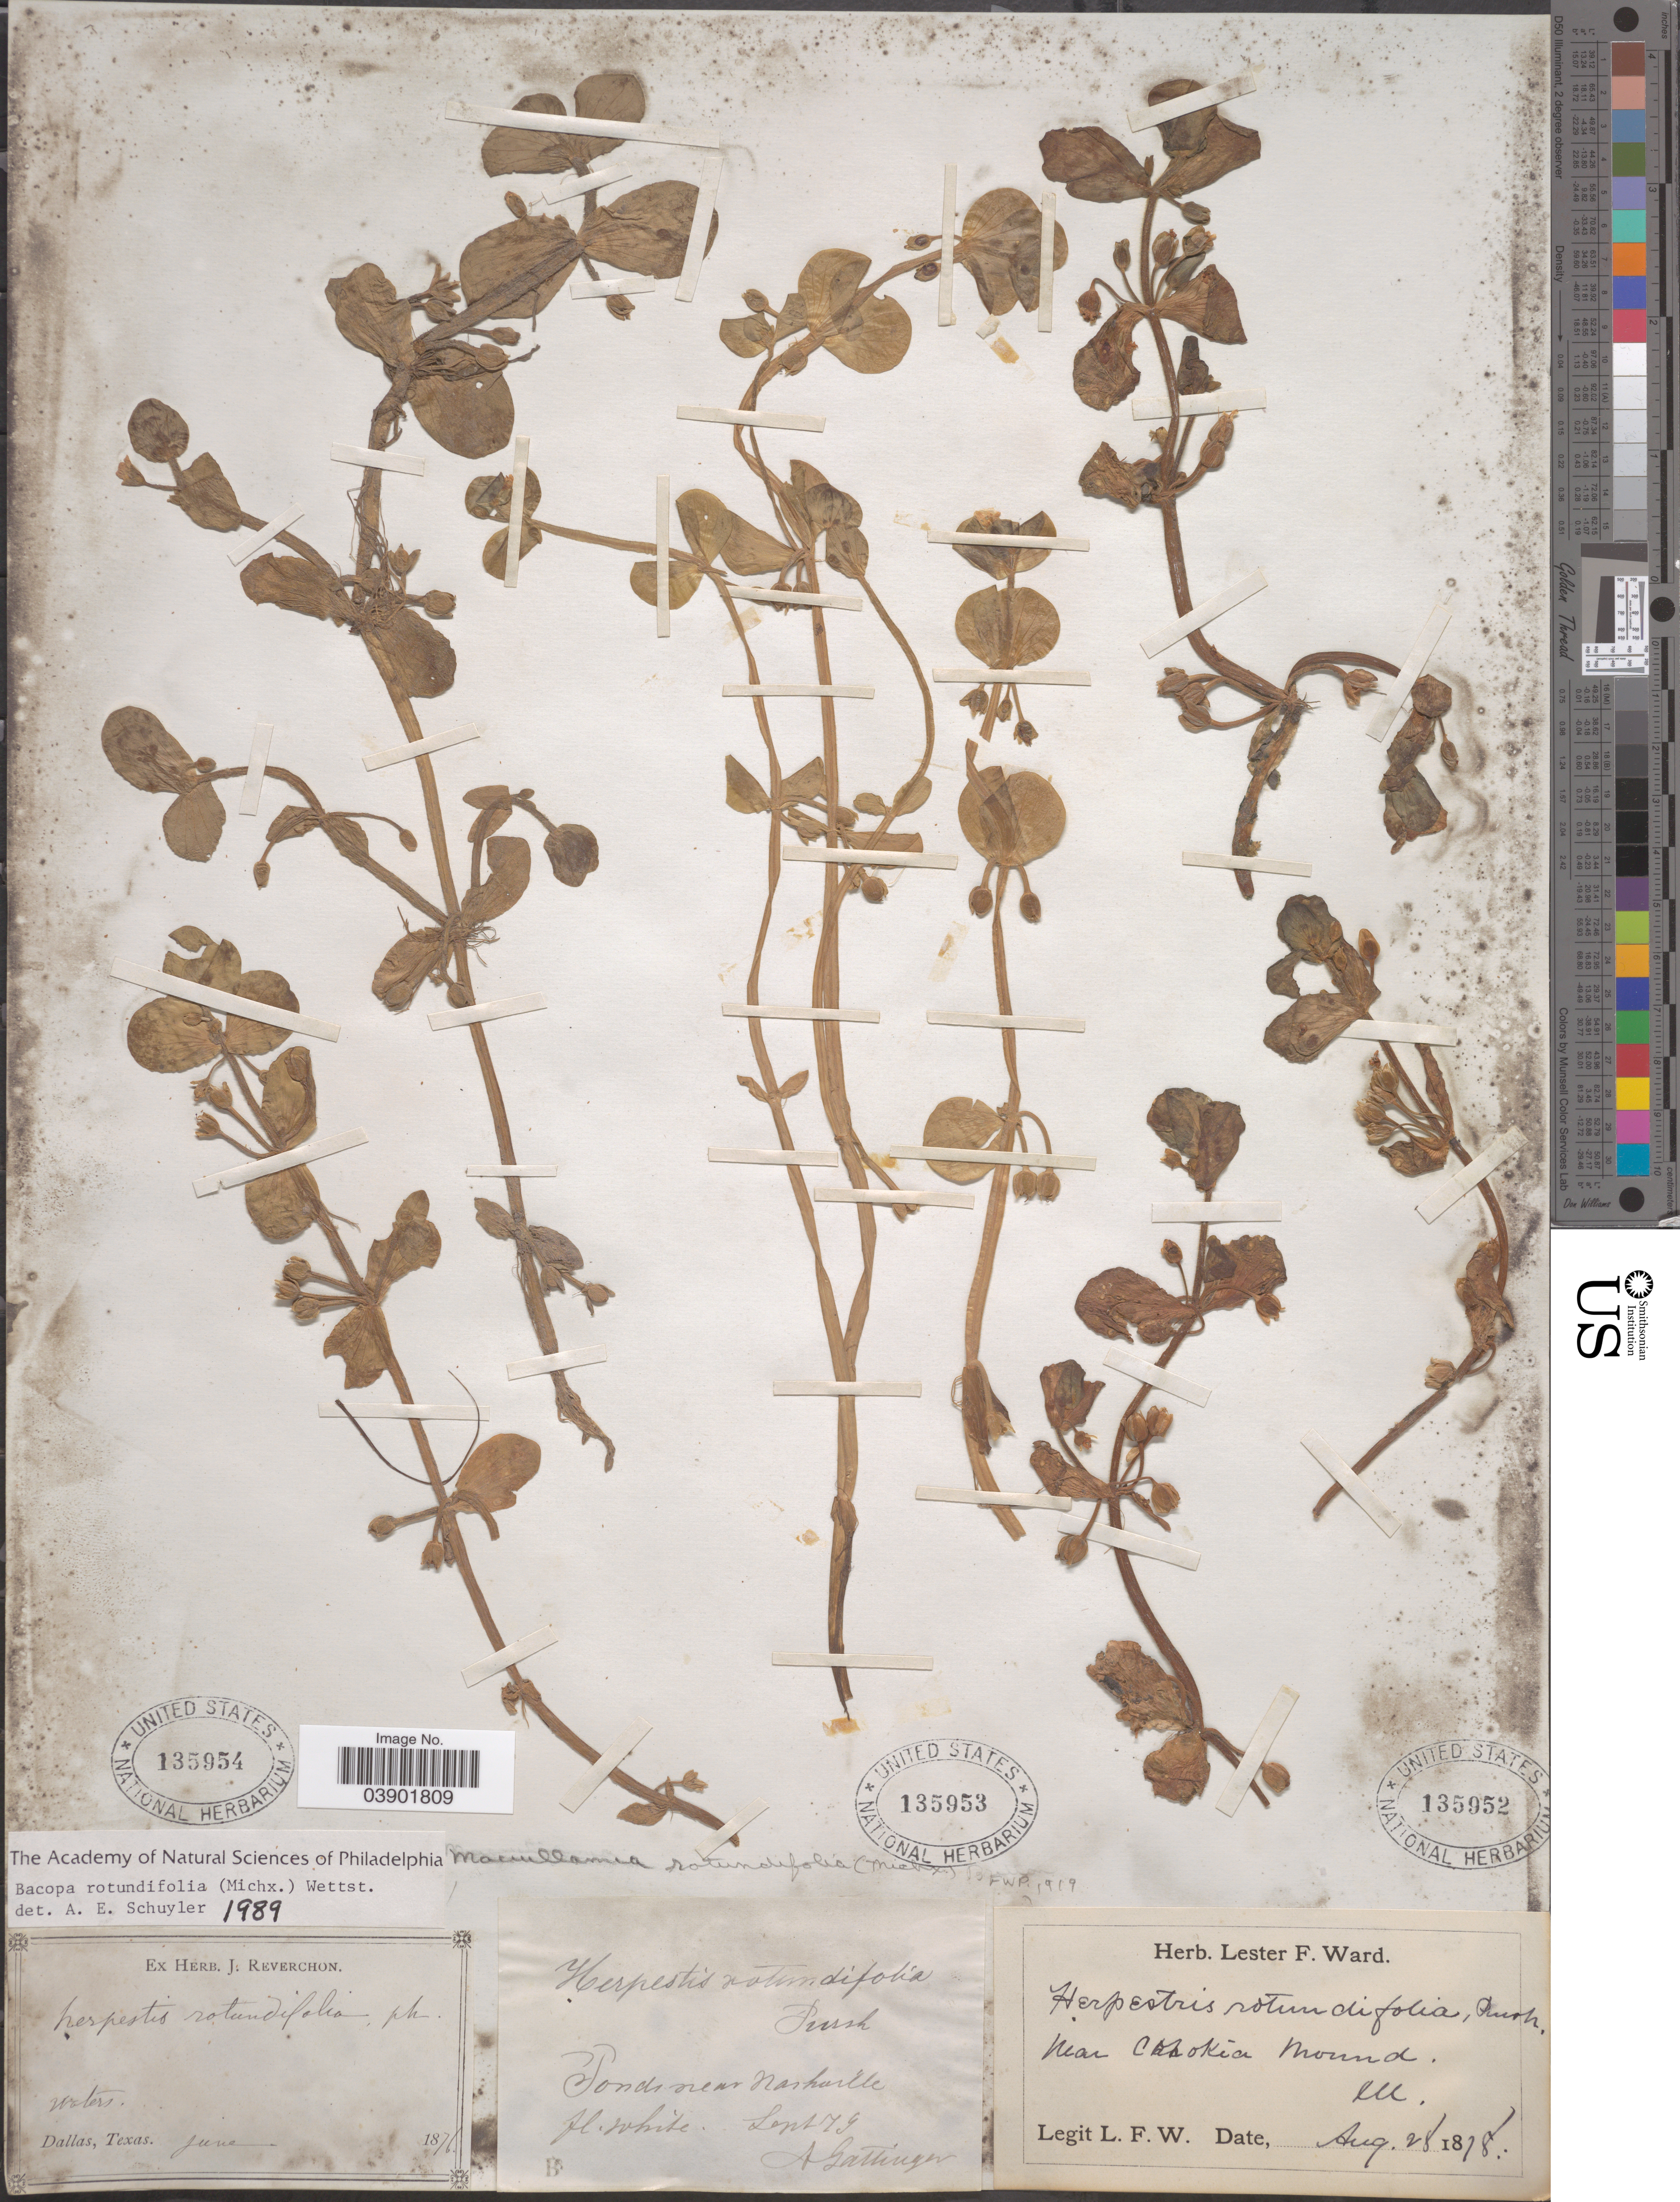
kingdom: Plantae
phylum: Tracheophyta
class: Magnoliopsida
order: Lamiales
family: Plantaginaceae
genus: Bacopa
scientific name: Bacopa rotundifolia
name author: (Michx.) Wettst.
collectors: L. F. Ward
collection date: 1878-08-28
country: United States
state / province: Illinois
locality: Near Cahokia Mound.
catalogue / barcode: US 135952